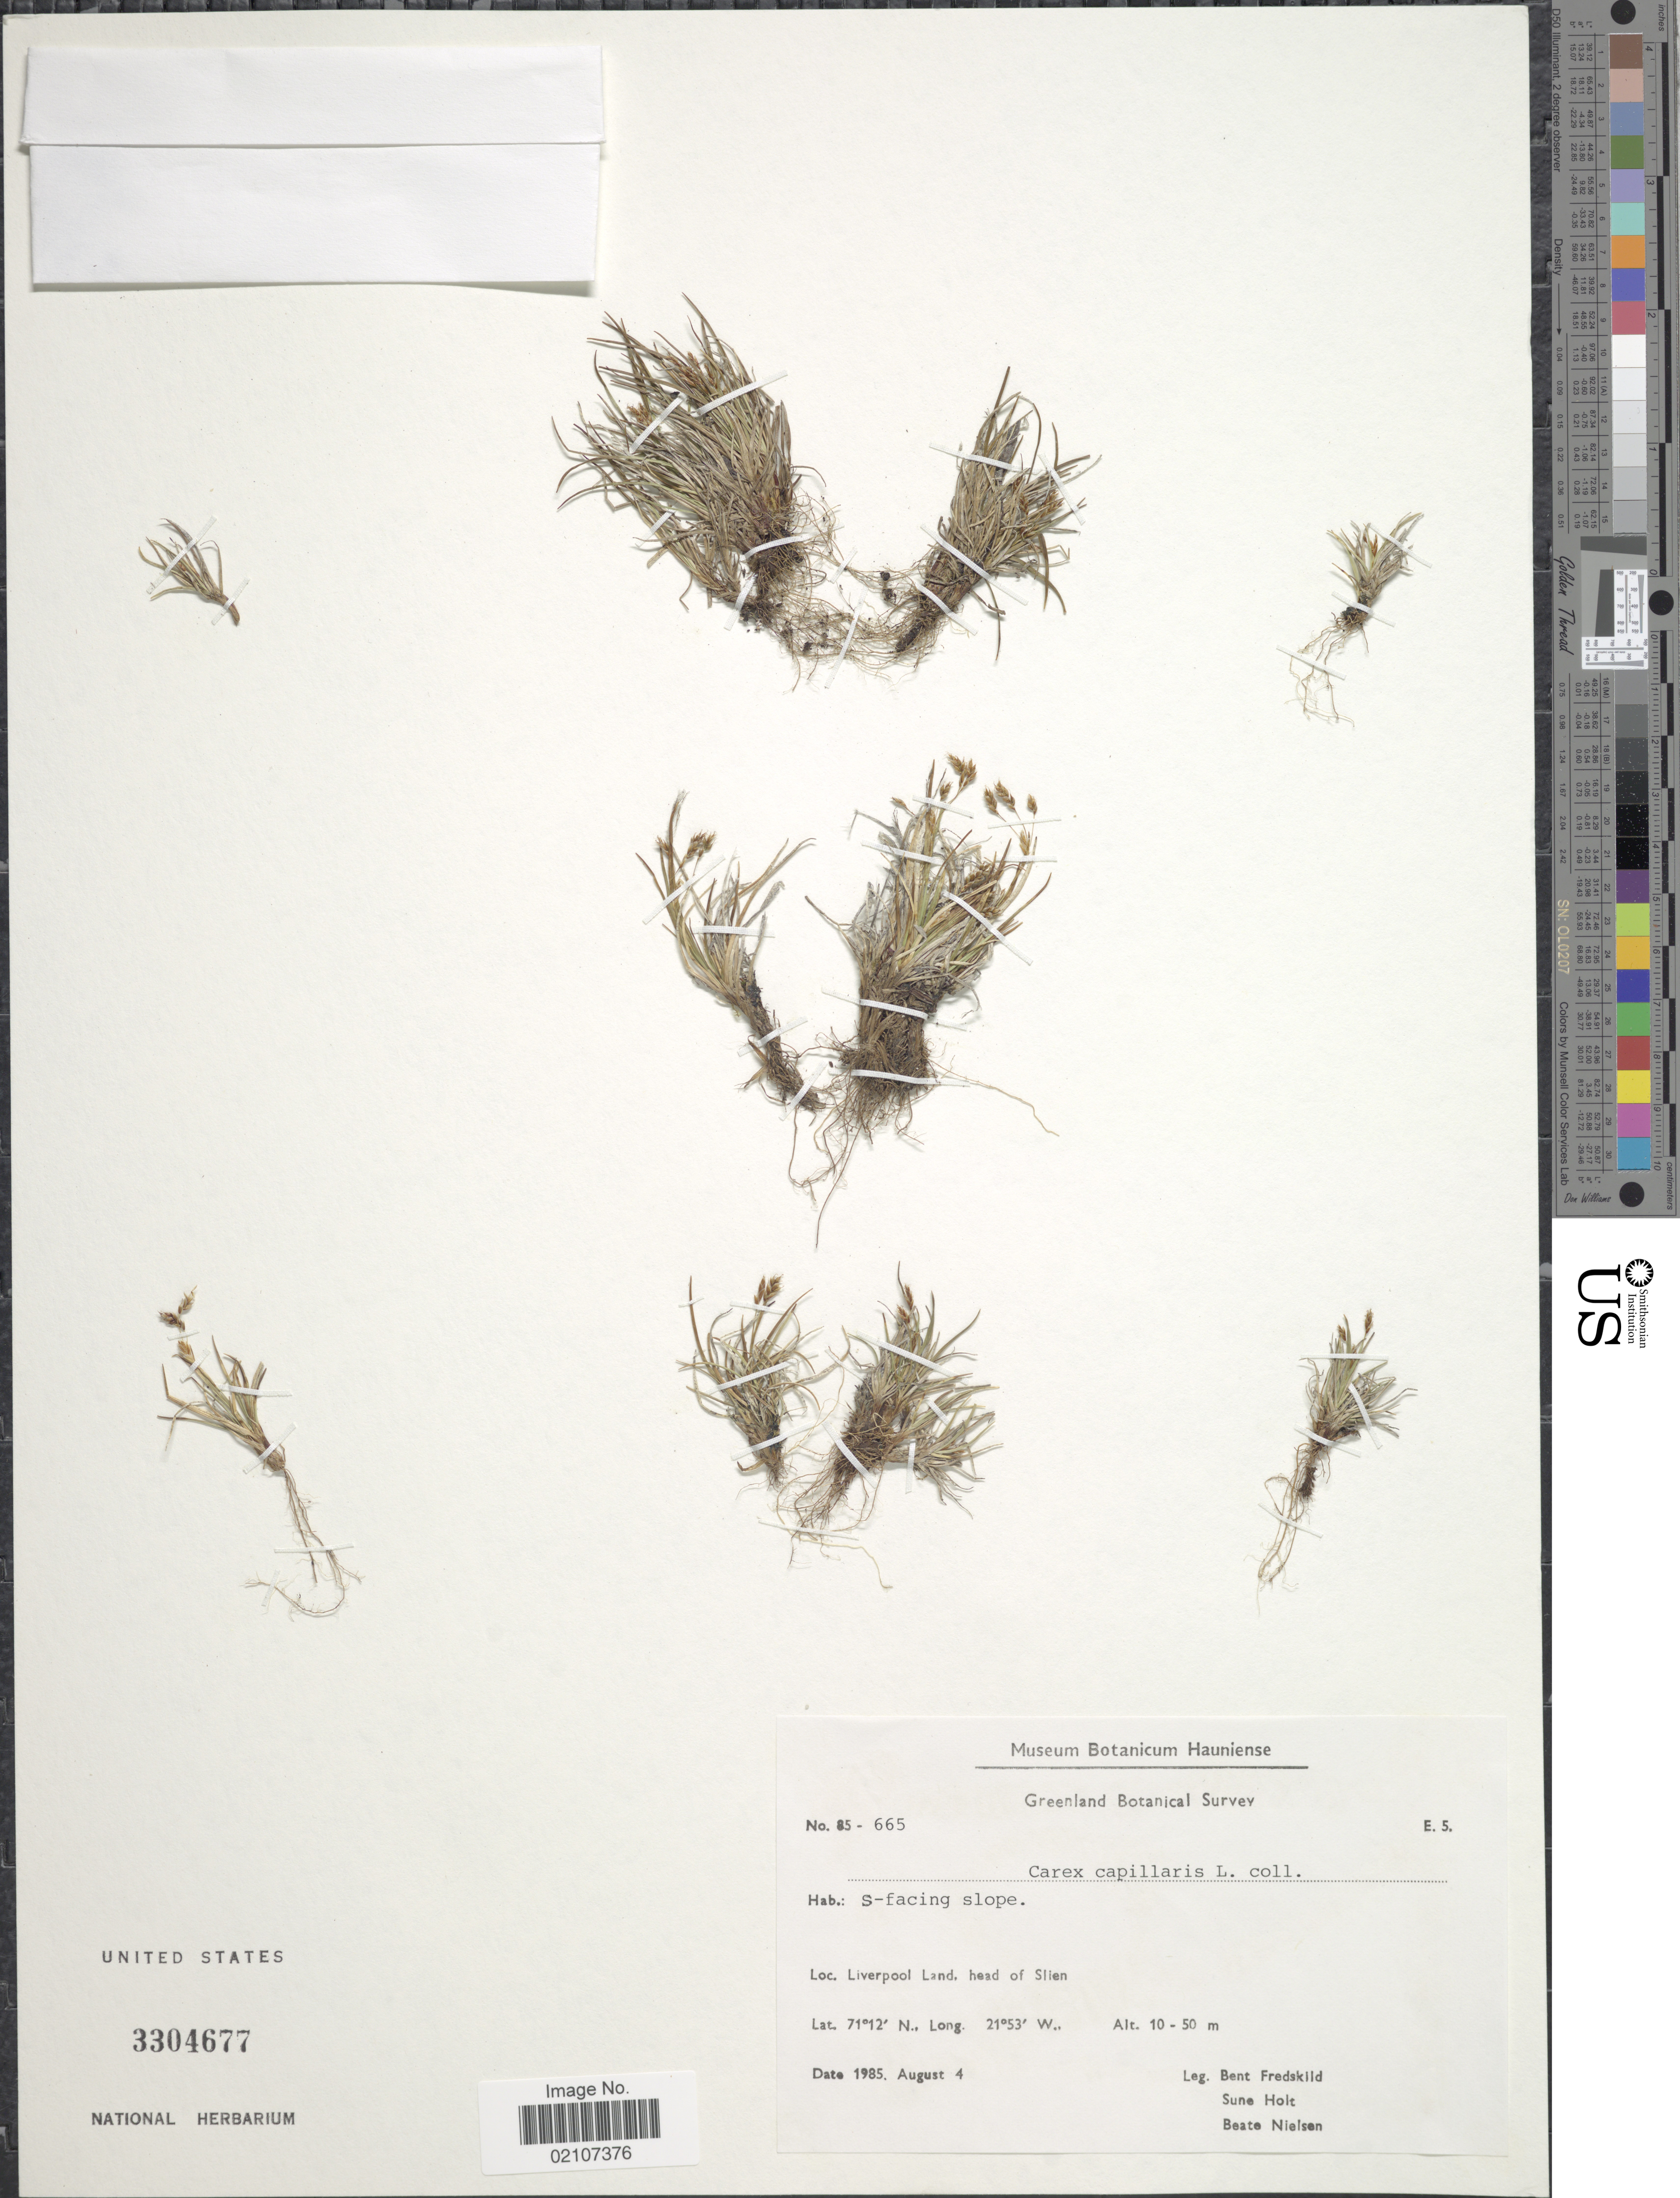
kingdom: Plantae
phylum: Tracheophyta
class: Liliopsida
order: Poales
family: Cyperaceae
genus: Carex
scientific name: Carex capillaris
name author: L.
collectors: B. Fredskild, S. Holt & B. Nielsen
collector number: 85-665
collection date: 1985-08-04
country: Greenland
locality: Liverpool Land, head of Slien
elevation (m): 10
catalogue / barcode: US 3304677